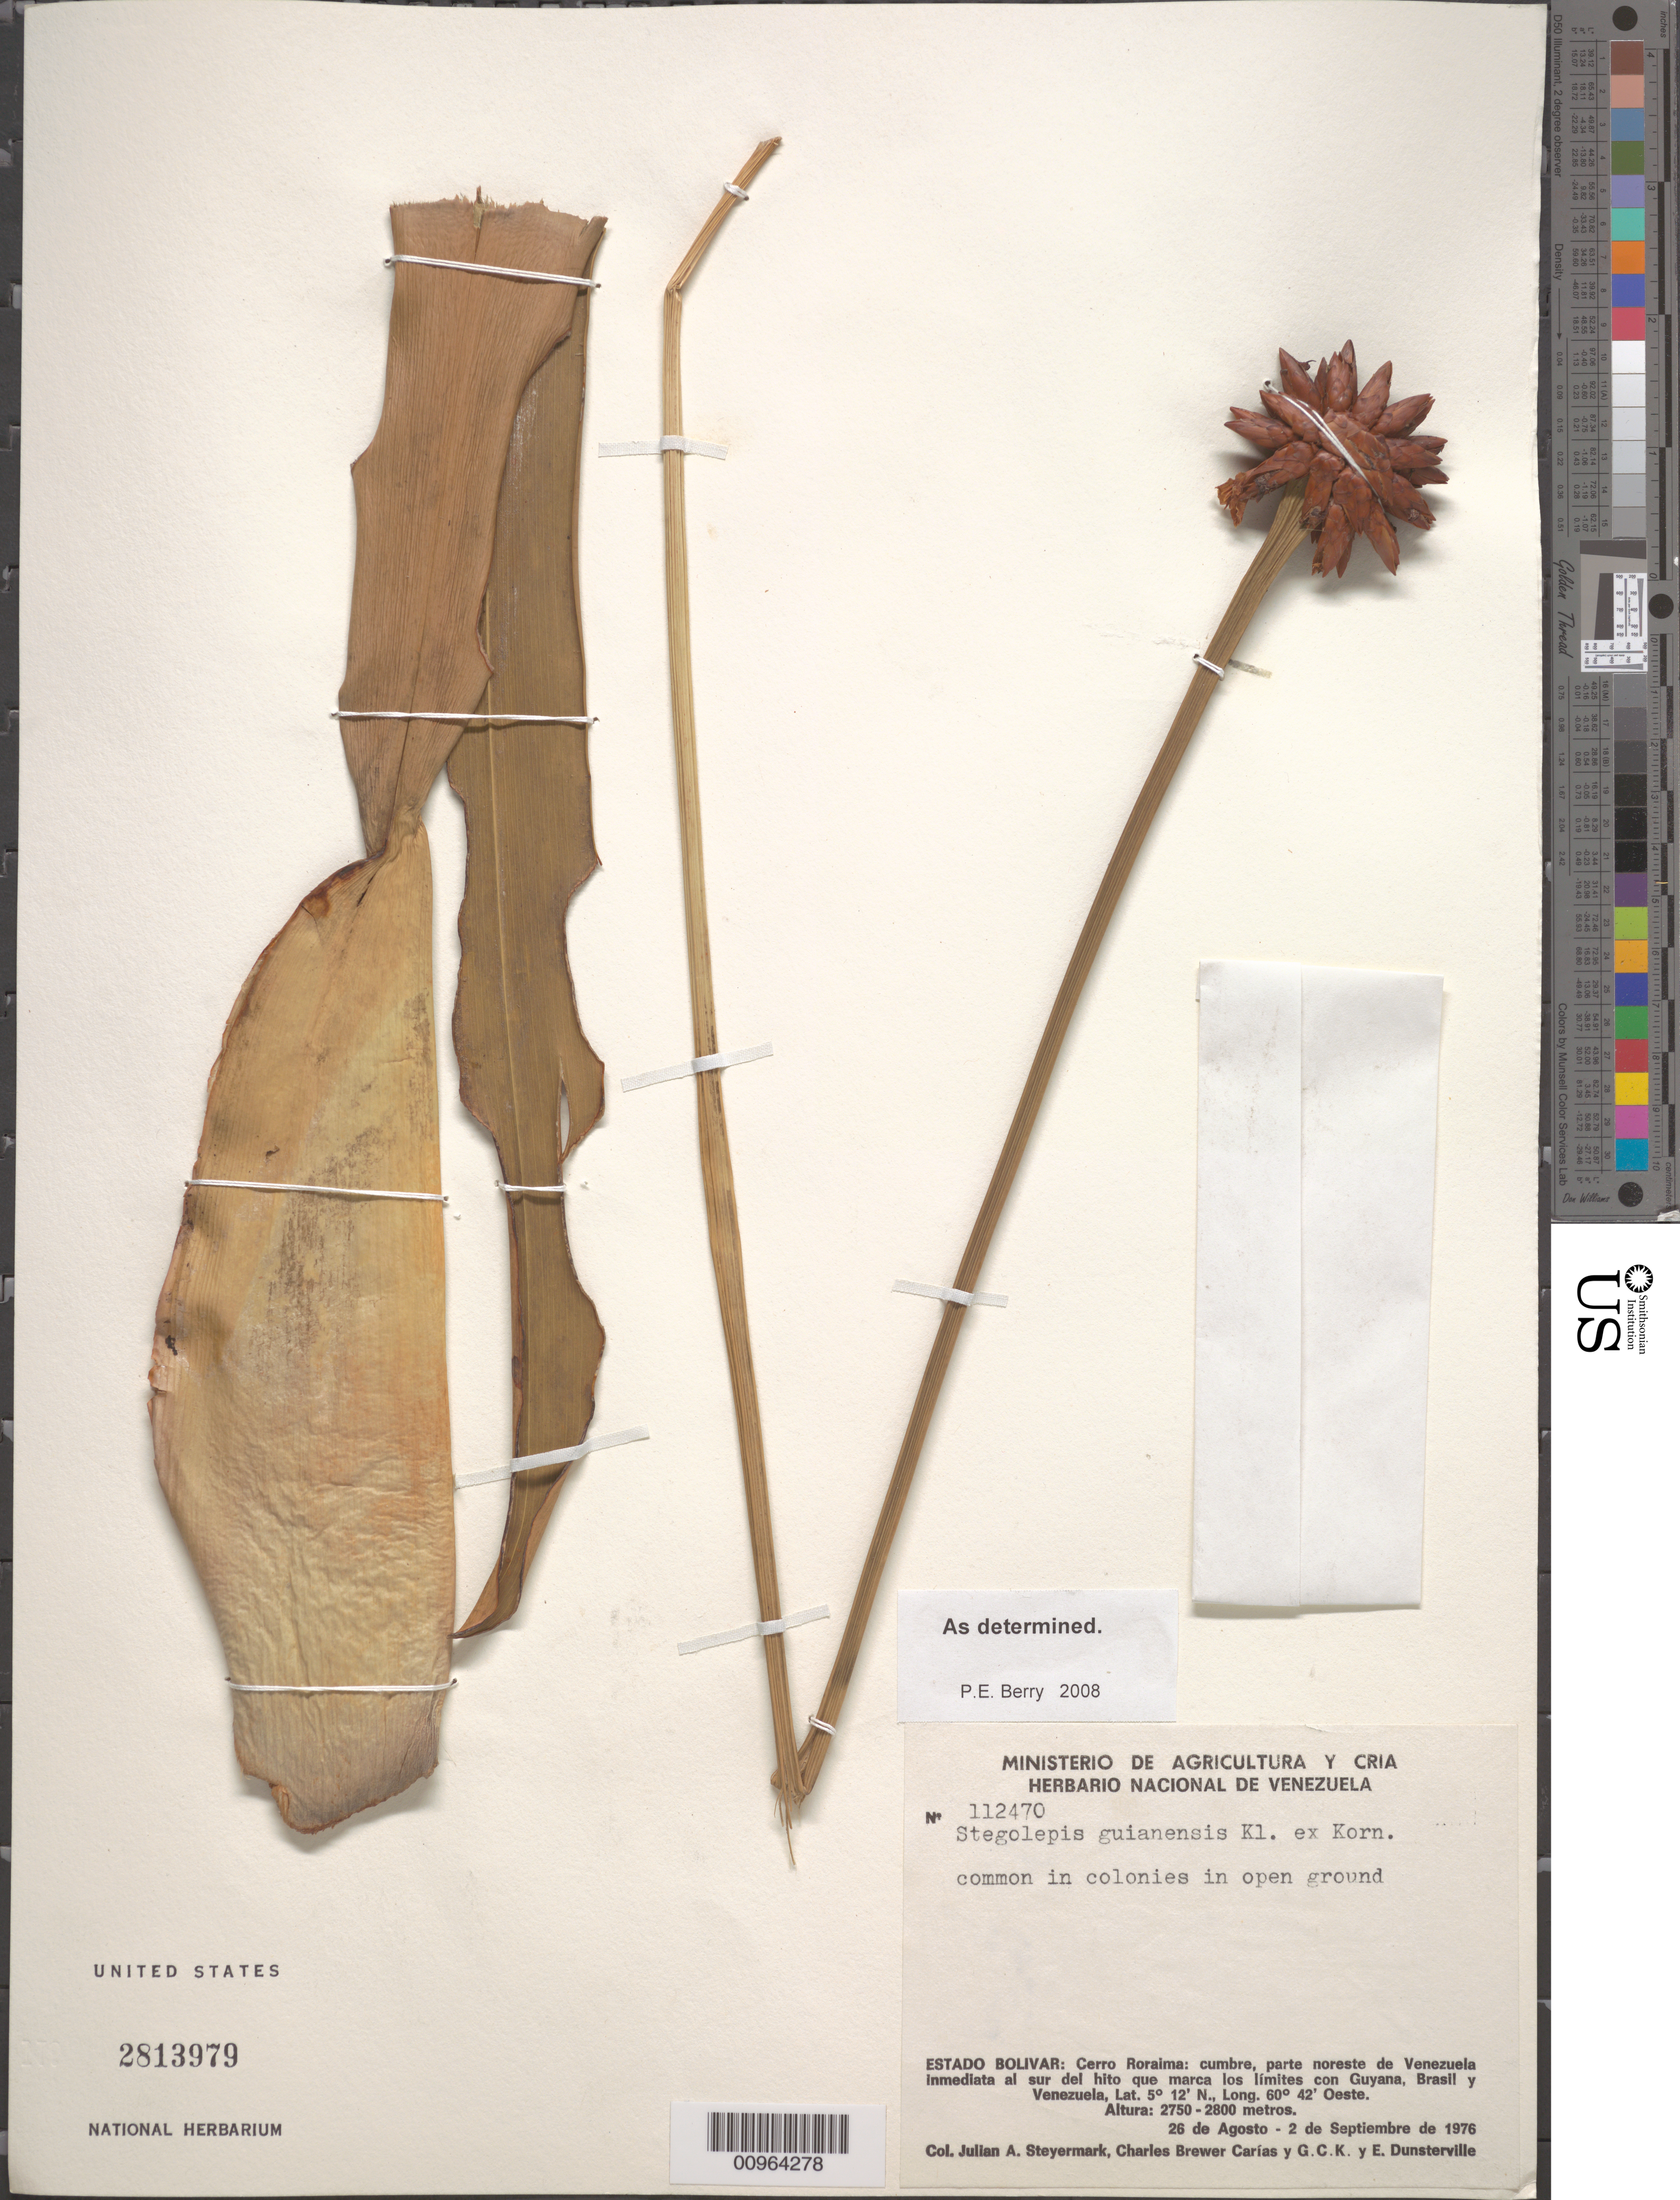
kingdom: Plantae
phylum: Tracheophyta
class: Liliopsida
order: Poales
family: Rapateaceae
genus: Stegolepis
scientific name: Stegolepis guianensis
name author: Klotzsch ex Körn.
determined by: Berry, P. E., (WIS), University of Wisconsin - Madison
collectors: J. Steyermark, C. Brewer-Carias, G. C. K. Dunsterville & E. Dunsterville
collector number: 112470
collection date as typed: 26-Aug-76 to 2-Sep-76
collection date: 1976-08-26/1976-09-02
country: Venezuela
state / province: Bolívar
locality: Cerro Roraima: parte NO de Venezuela inmediata al S del hito que marca los limites con Guyana, Brasil, y Venezuela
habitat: Open ground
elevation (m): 2750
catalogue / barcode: US 2813979